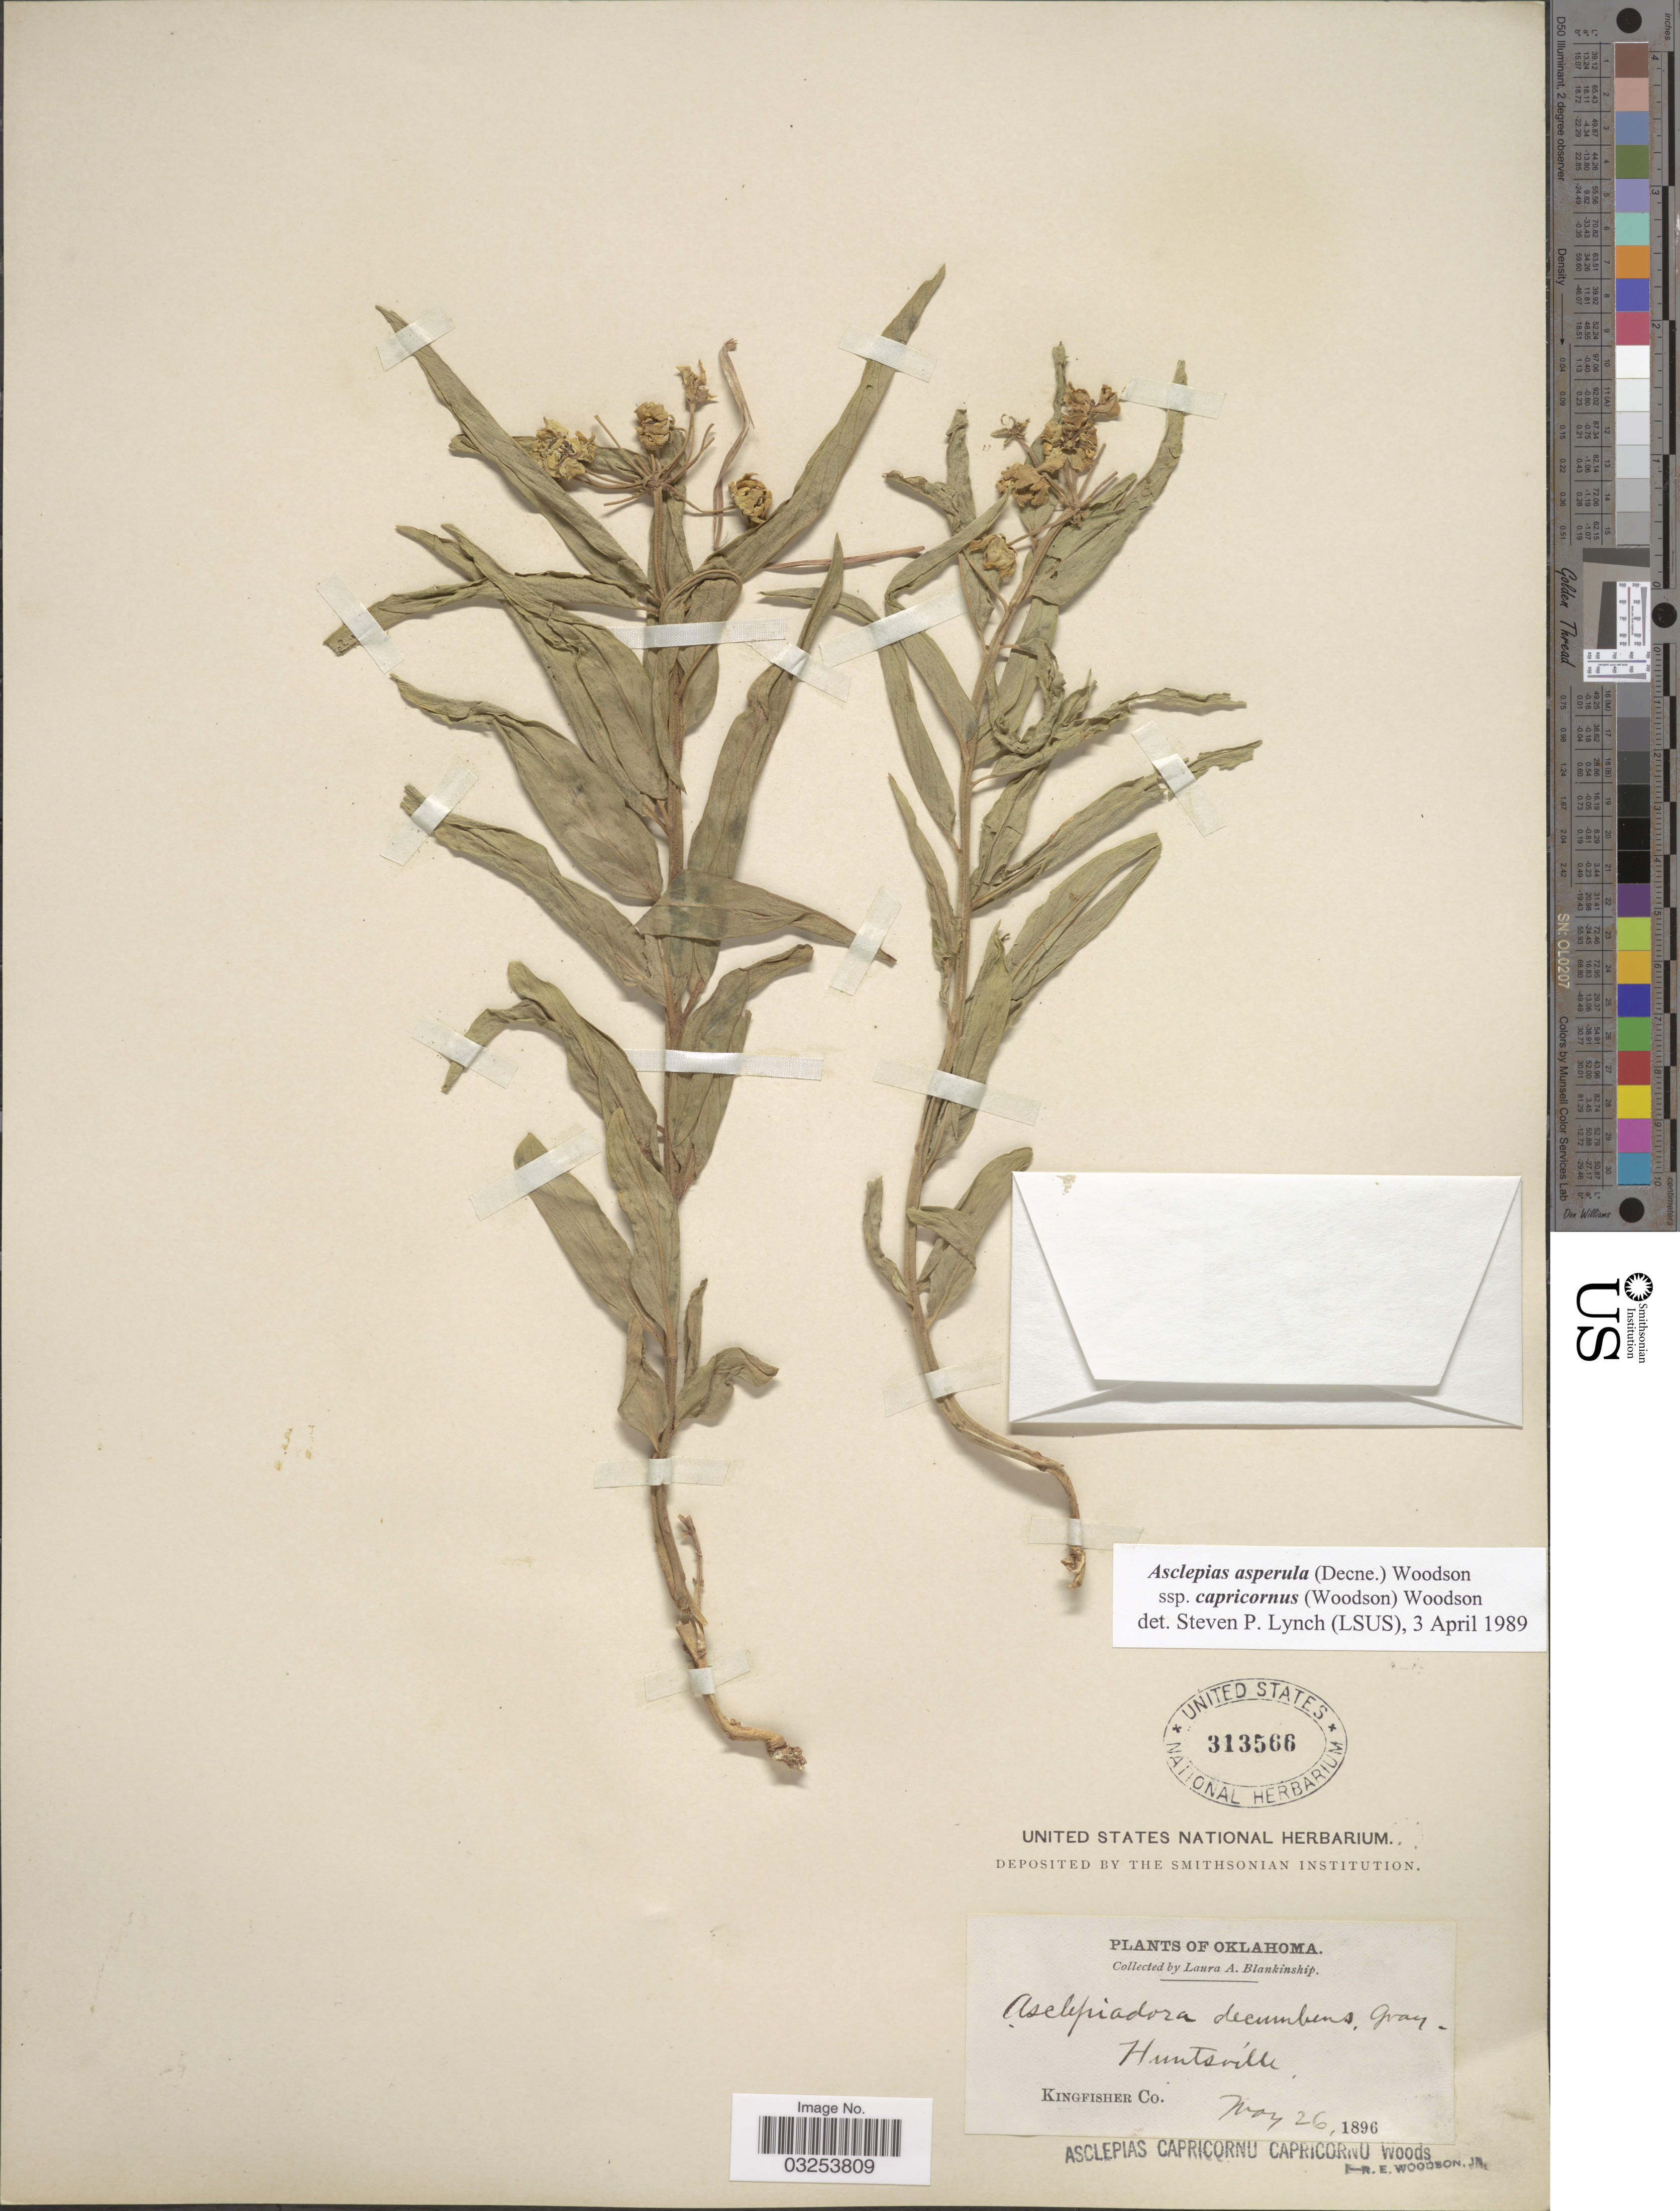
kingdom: Plantae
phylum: Tracheophyta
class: Magnoliopsida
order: Gentianales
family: Apocynaceae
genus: Asclepias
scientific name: Asclepias asperula subsp. capricornus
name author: Woodson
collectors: L. A. Blankinship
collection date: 1896-05-26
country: United States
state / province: Oklahoma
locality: Kingfisher Co. Huntsville.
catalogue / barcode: US 313566